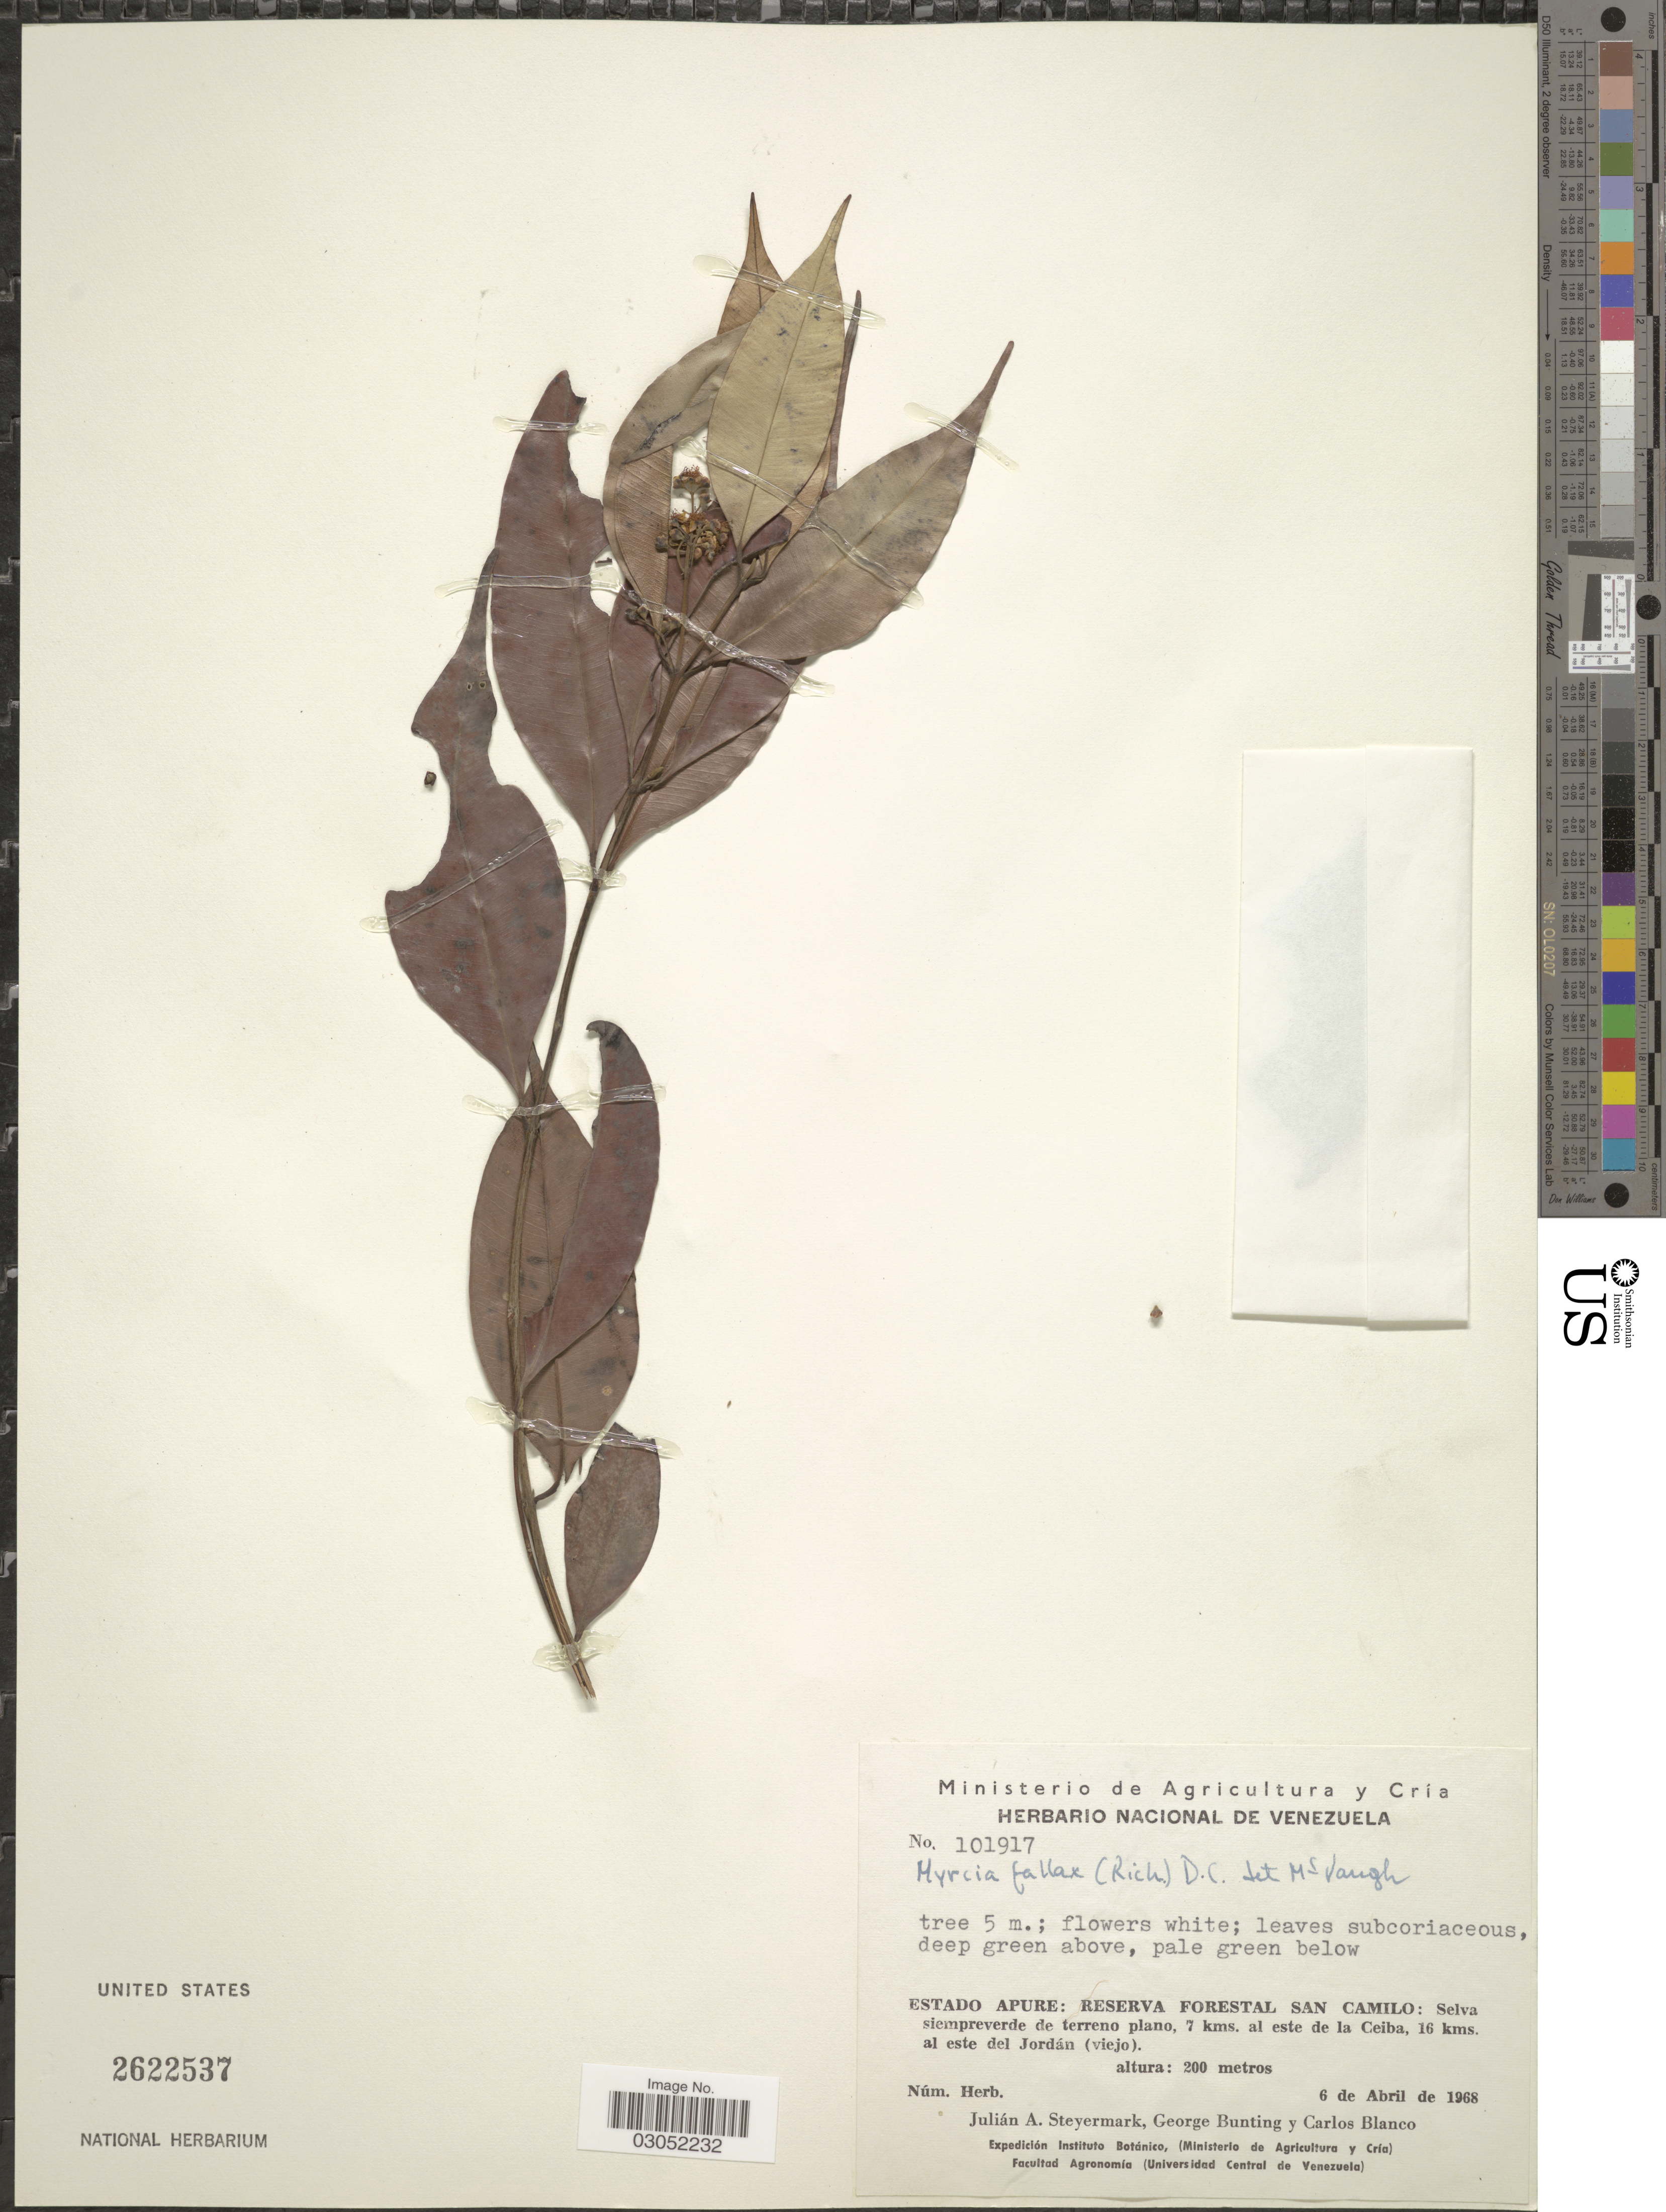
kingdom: Plantae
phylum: Tracheophyta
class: Magnoliopsida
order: Myrtales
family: Myrtaceae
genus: Myrcia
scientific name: Myrcia fallax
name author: (Rich.) DC.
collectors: J. Steyermark, G. S. Bunting & C. Blanco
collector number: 101917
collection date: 1968-04-06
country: Venezuela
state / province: Apure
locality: Reserva Forestal San Camilo: Selva siempreverde de terreno plano, 7 kms. al este de la Ceiba, 16 kms. al este del Jordán (viejo).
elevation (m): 200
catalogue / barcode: US 2622537